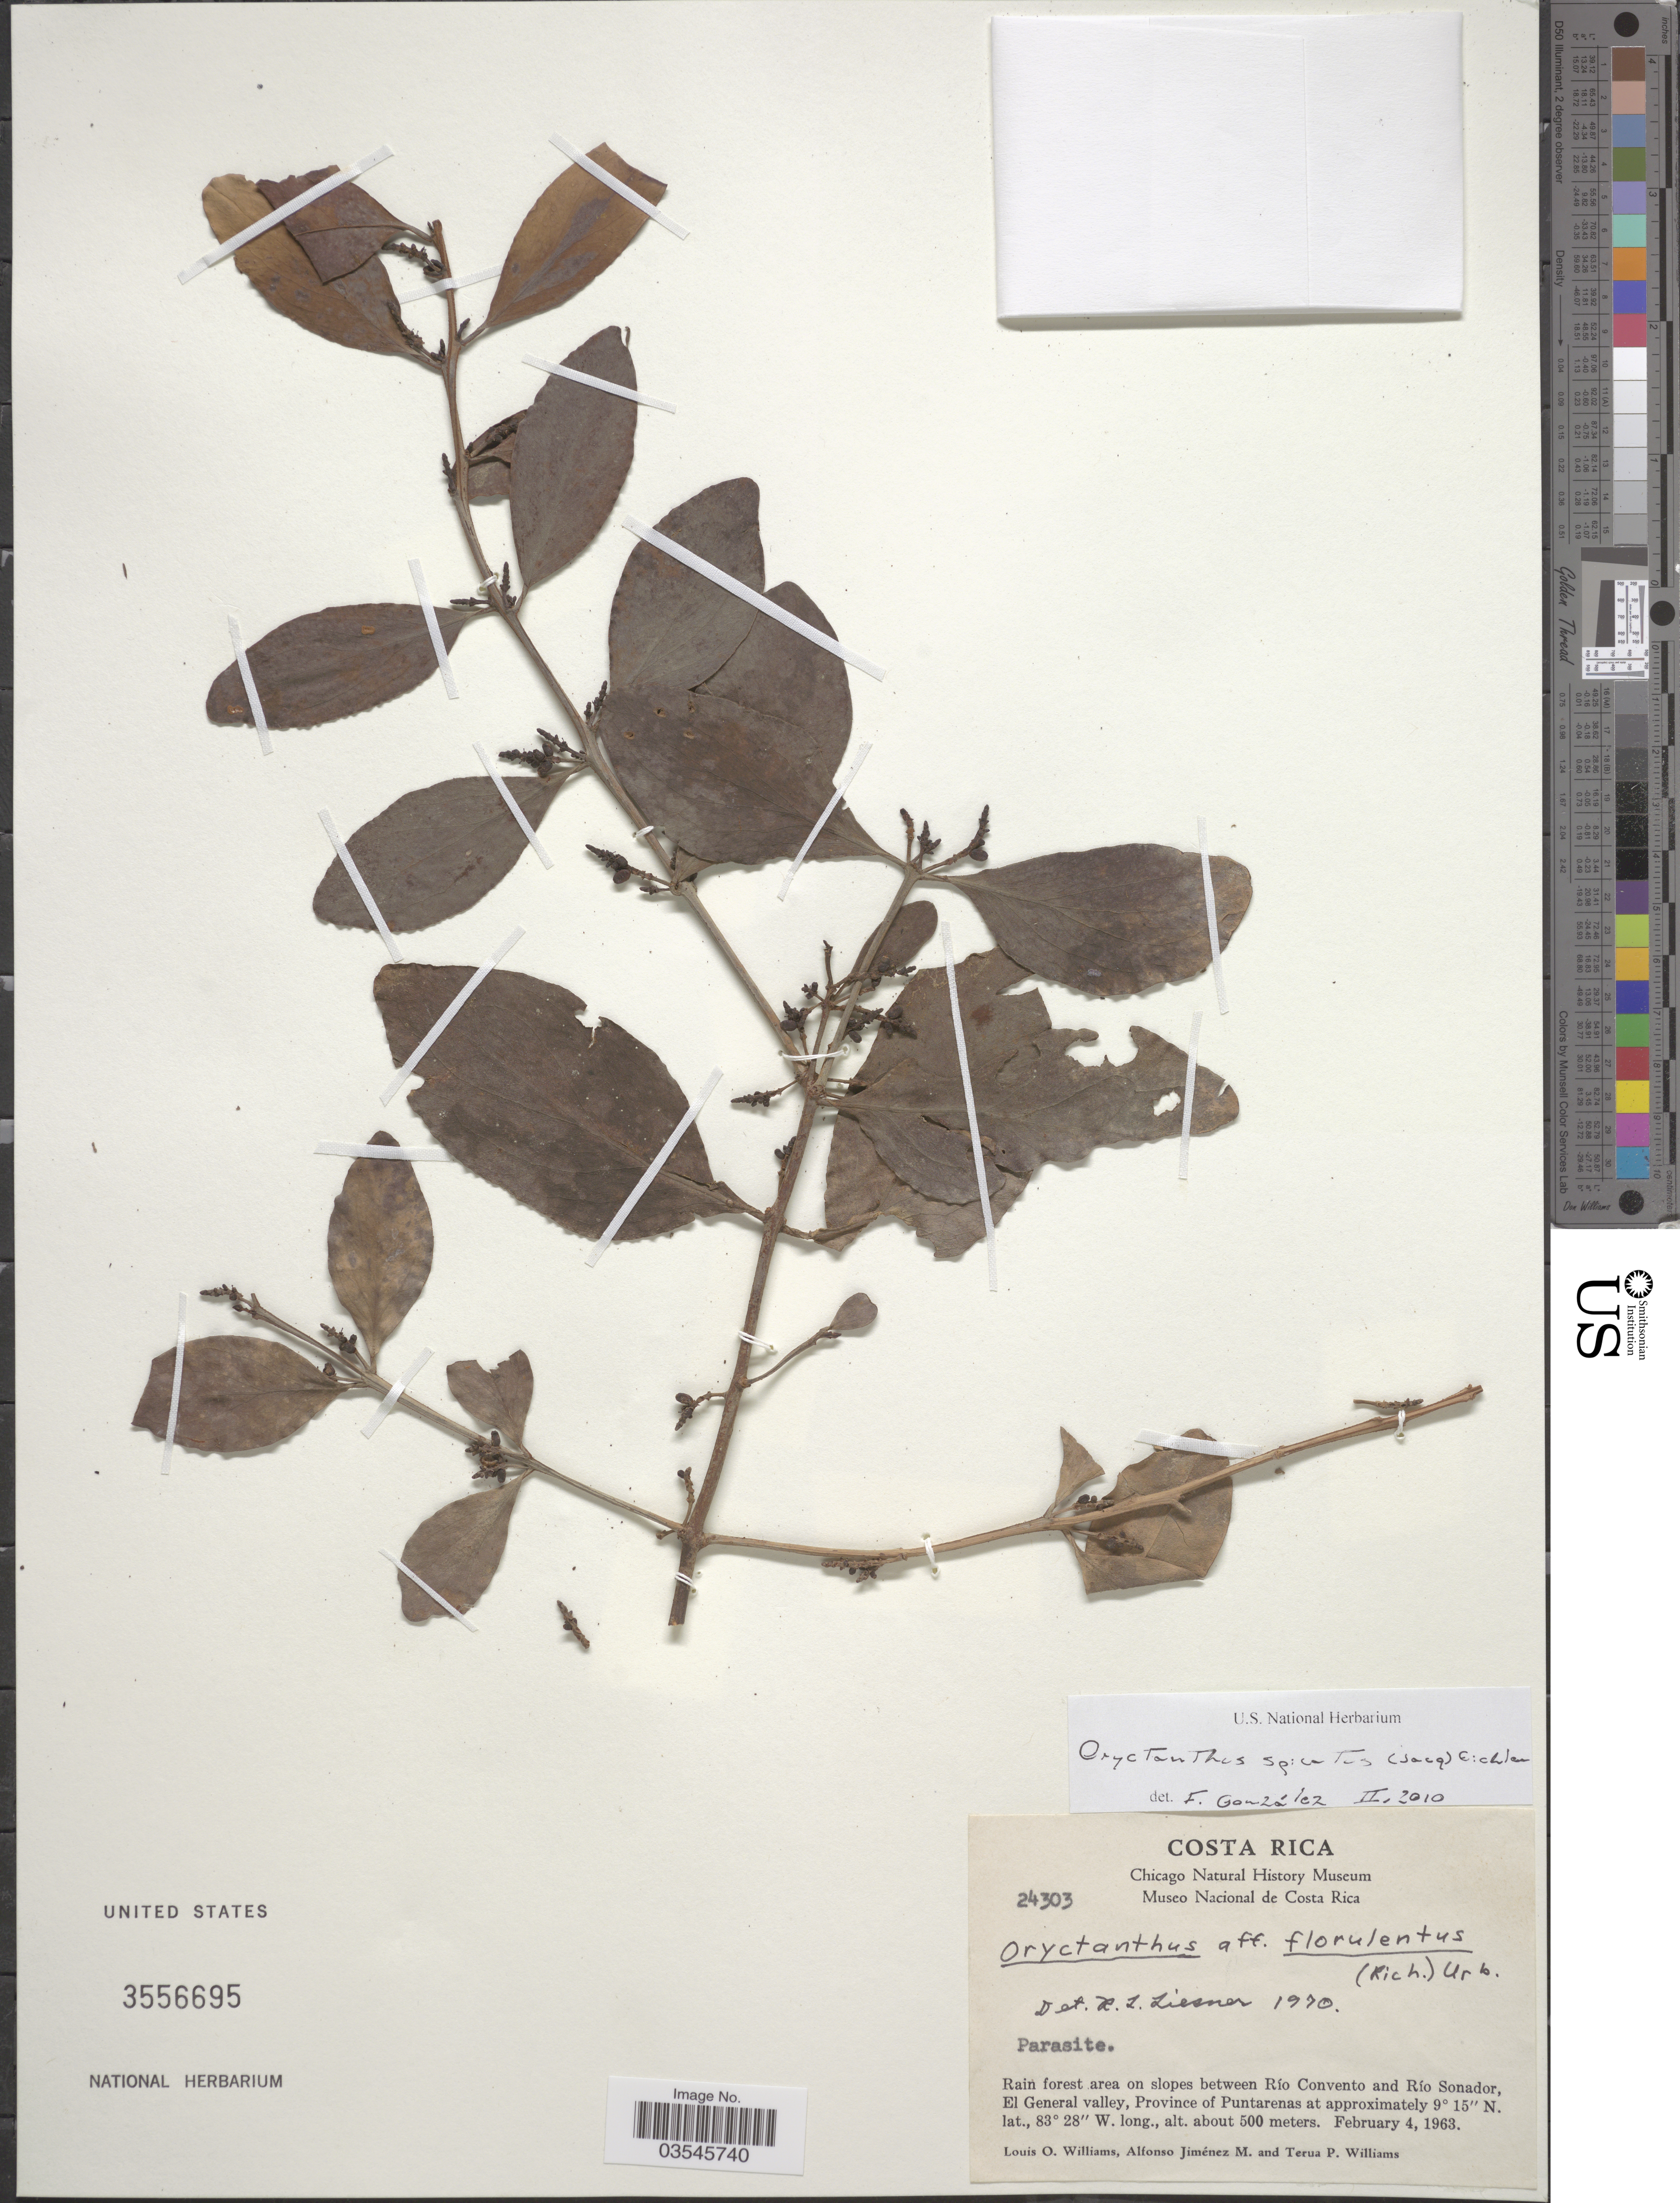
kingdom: Plantae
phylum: Tracheophyta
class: Magnoliopsida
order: Santalales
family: Loranthaceae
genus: Oryctanthus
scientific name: Oryctanthus spicatus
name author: (Jacq.) Eichler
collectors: L. O. Williams, A. Jimenez M. & T. Williams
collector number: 24303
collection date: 1963-02-04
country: Costa Rica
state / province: Puntarenas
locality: Rain forest area on slopes between Río Convento and Río Sonador, El General valley.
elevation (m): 500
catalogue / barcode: US 3556695